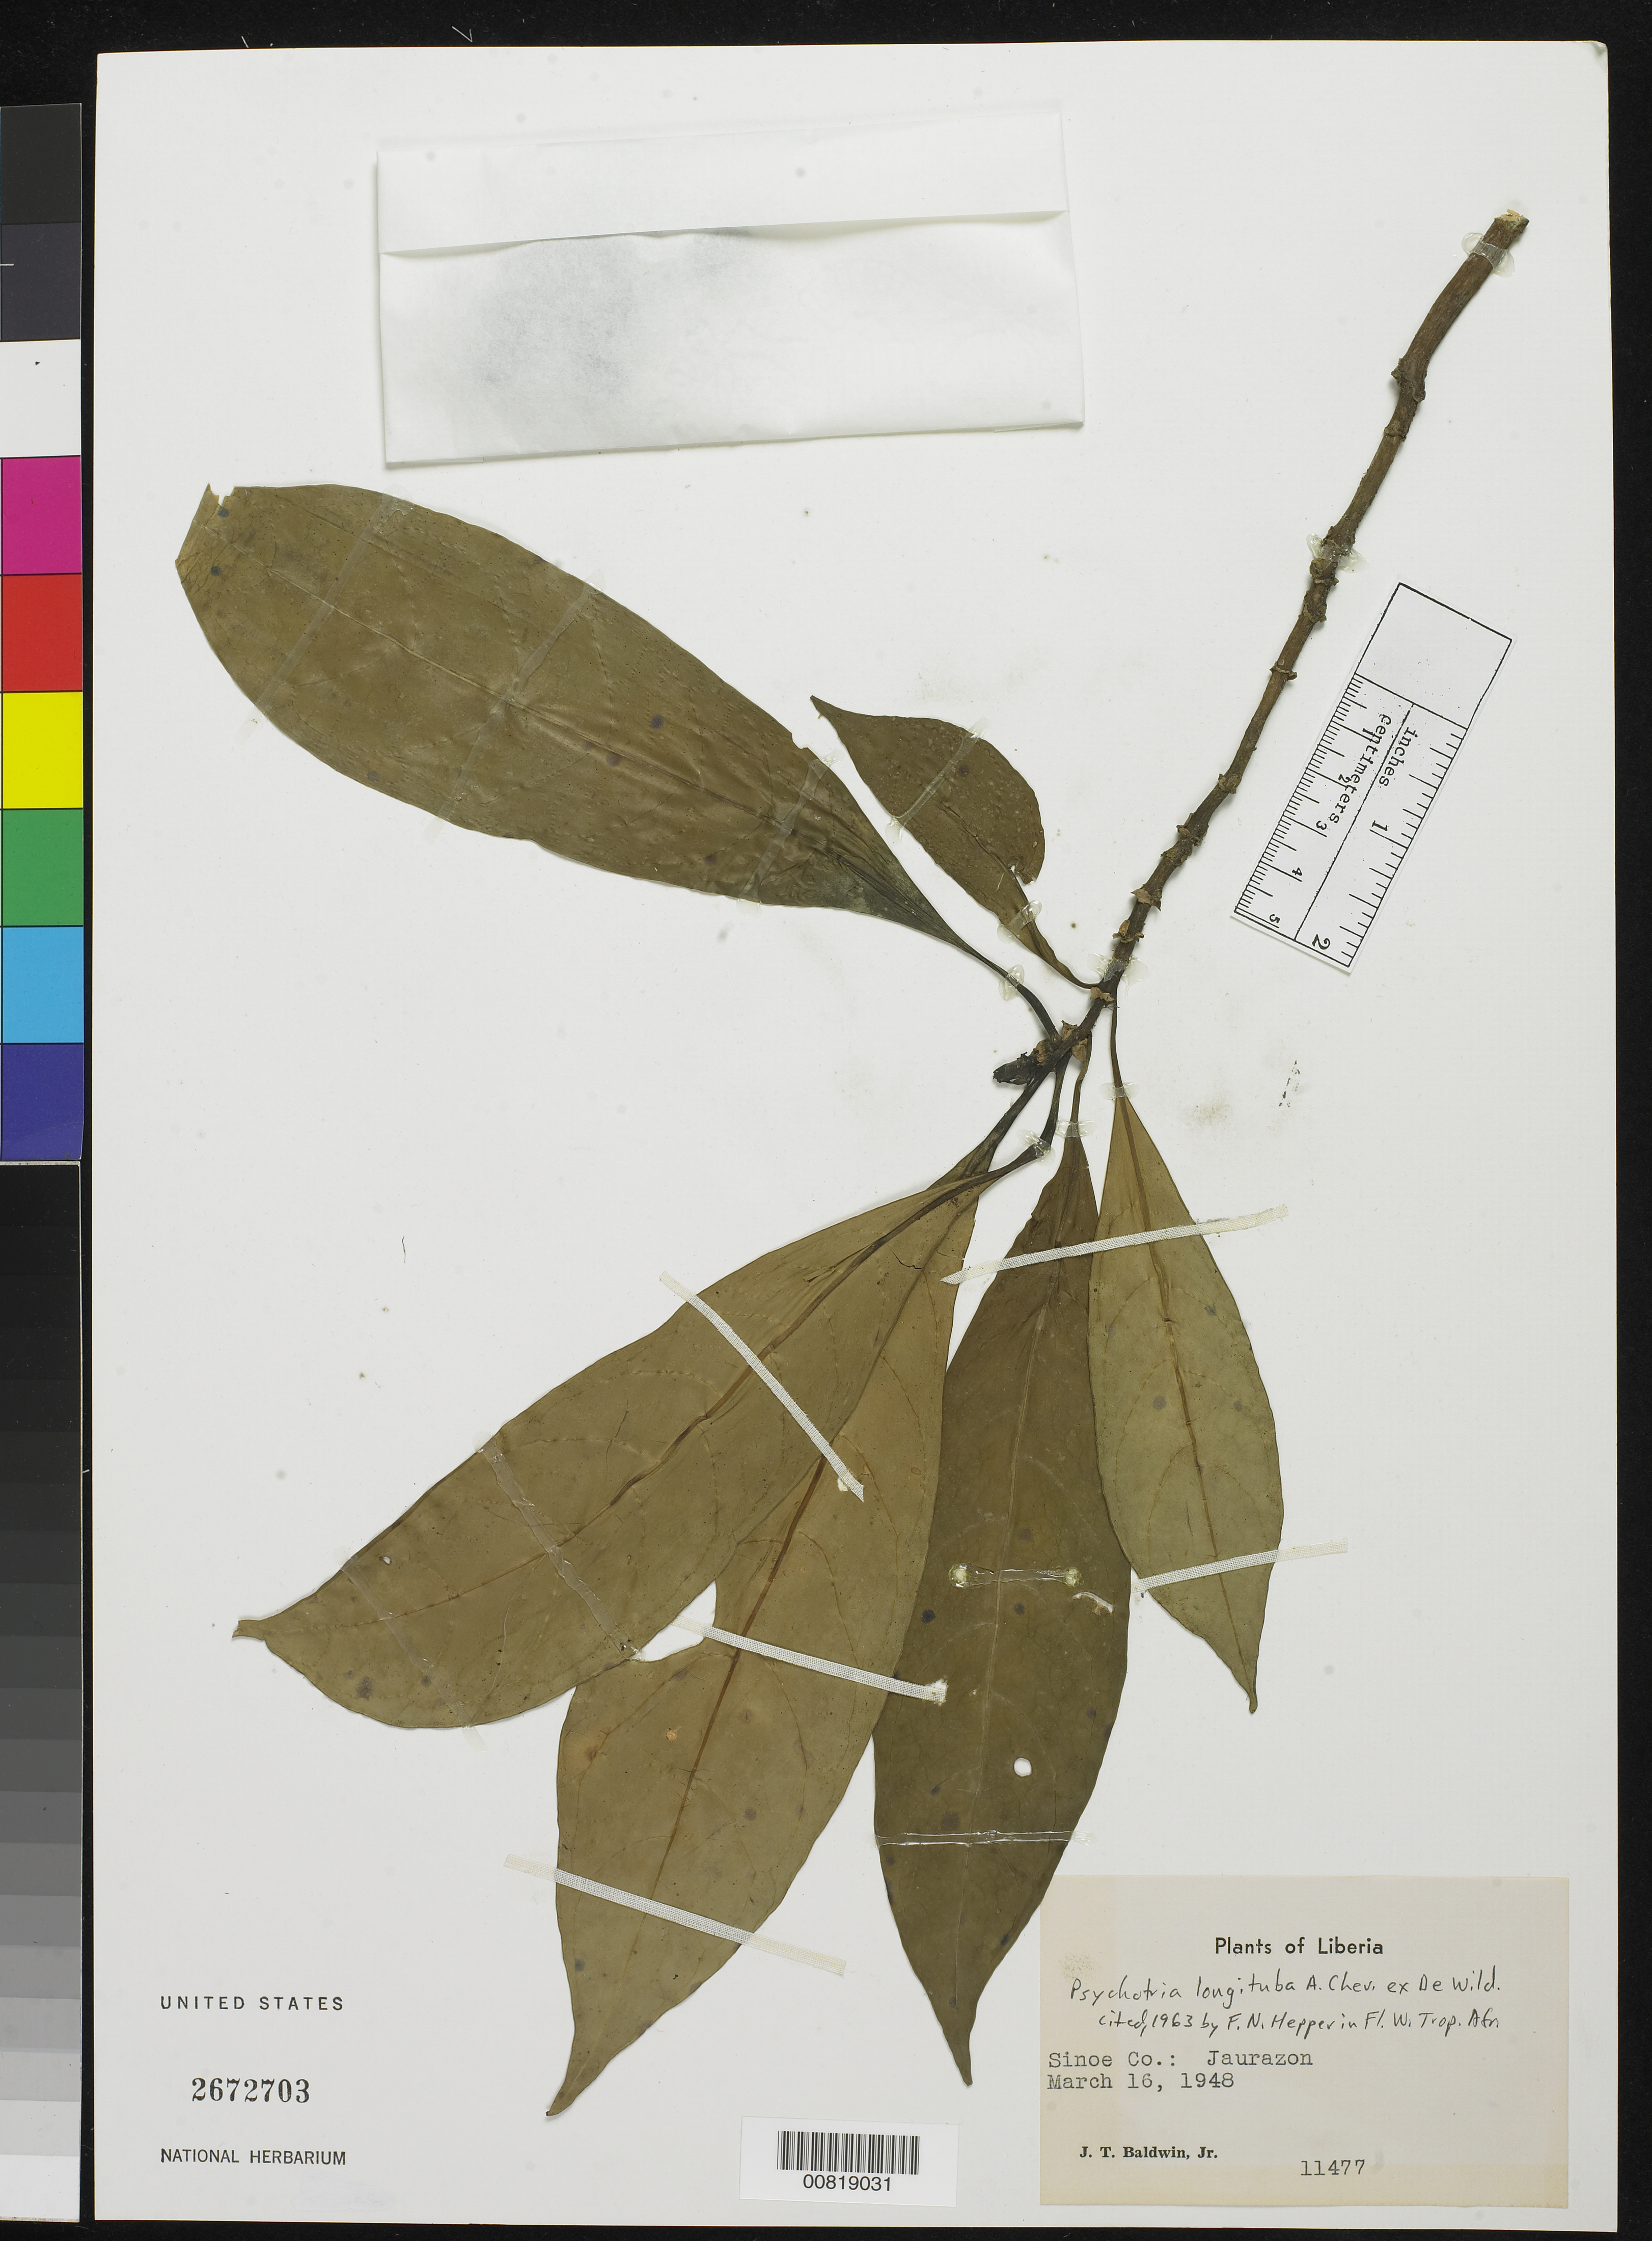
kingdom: Plantae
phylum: Tracheophyta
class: Magnoliopsida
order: Gentianales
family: Rubiaceae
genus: Psychotria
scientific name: Psychotria longituba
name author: A. Chev. ex De Wild.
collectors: J. T. Baldwin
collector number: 11477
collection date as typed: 16 Mar 1948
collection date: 1948-03-16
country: Liberia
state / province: Sinoe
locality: Jaurazon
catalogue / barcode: US 2672703